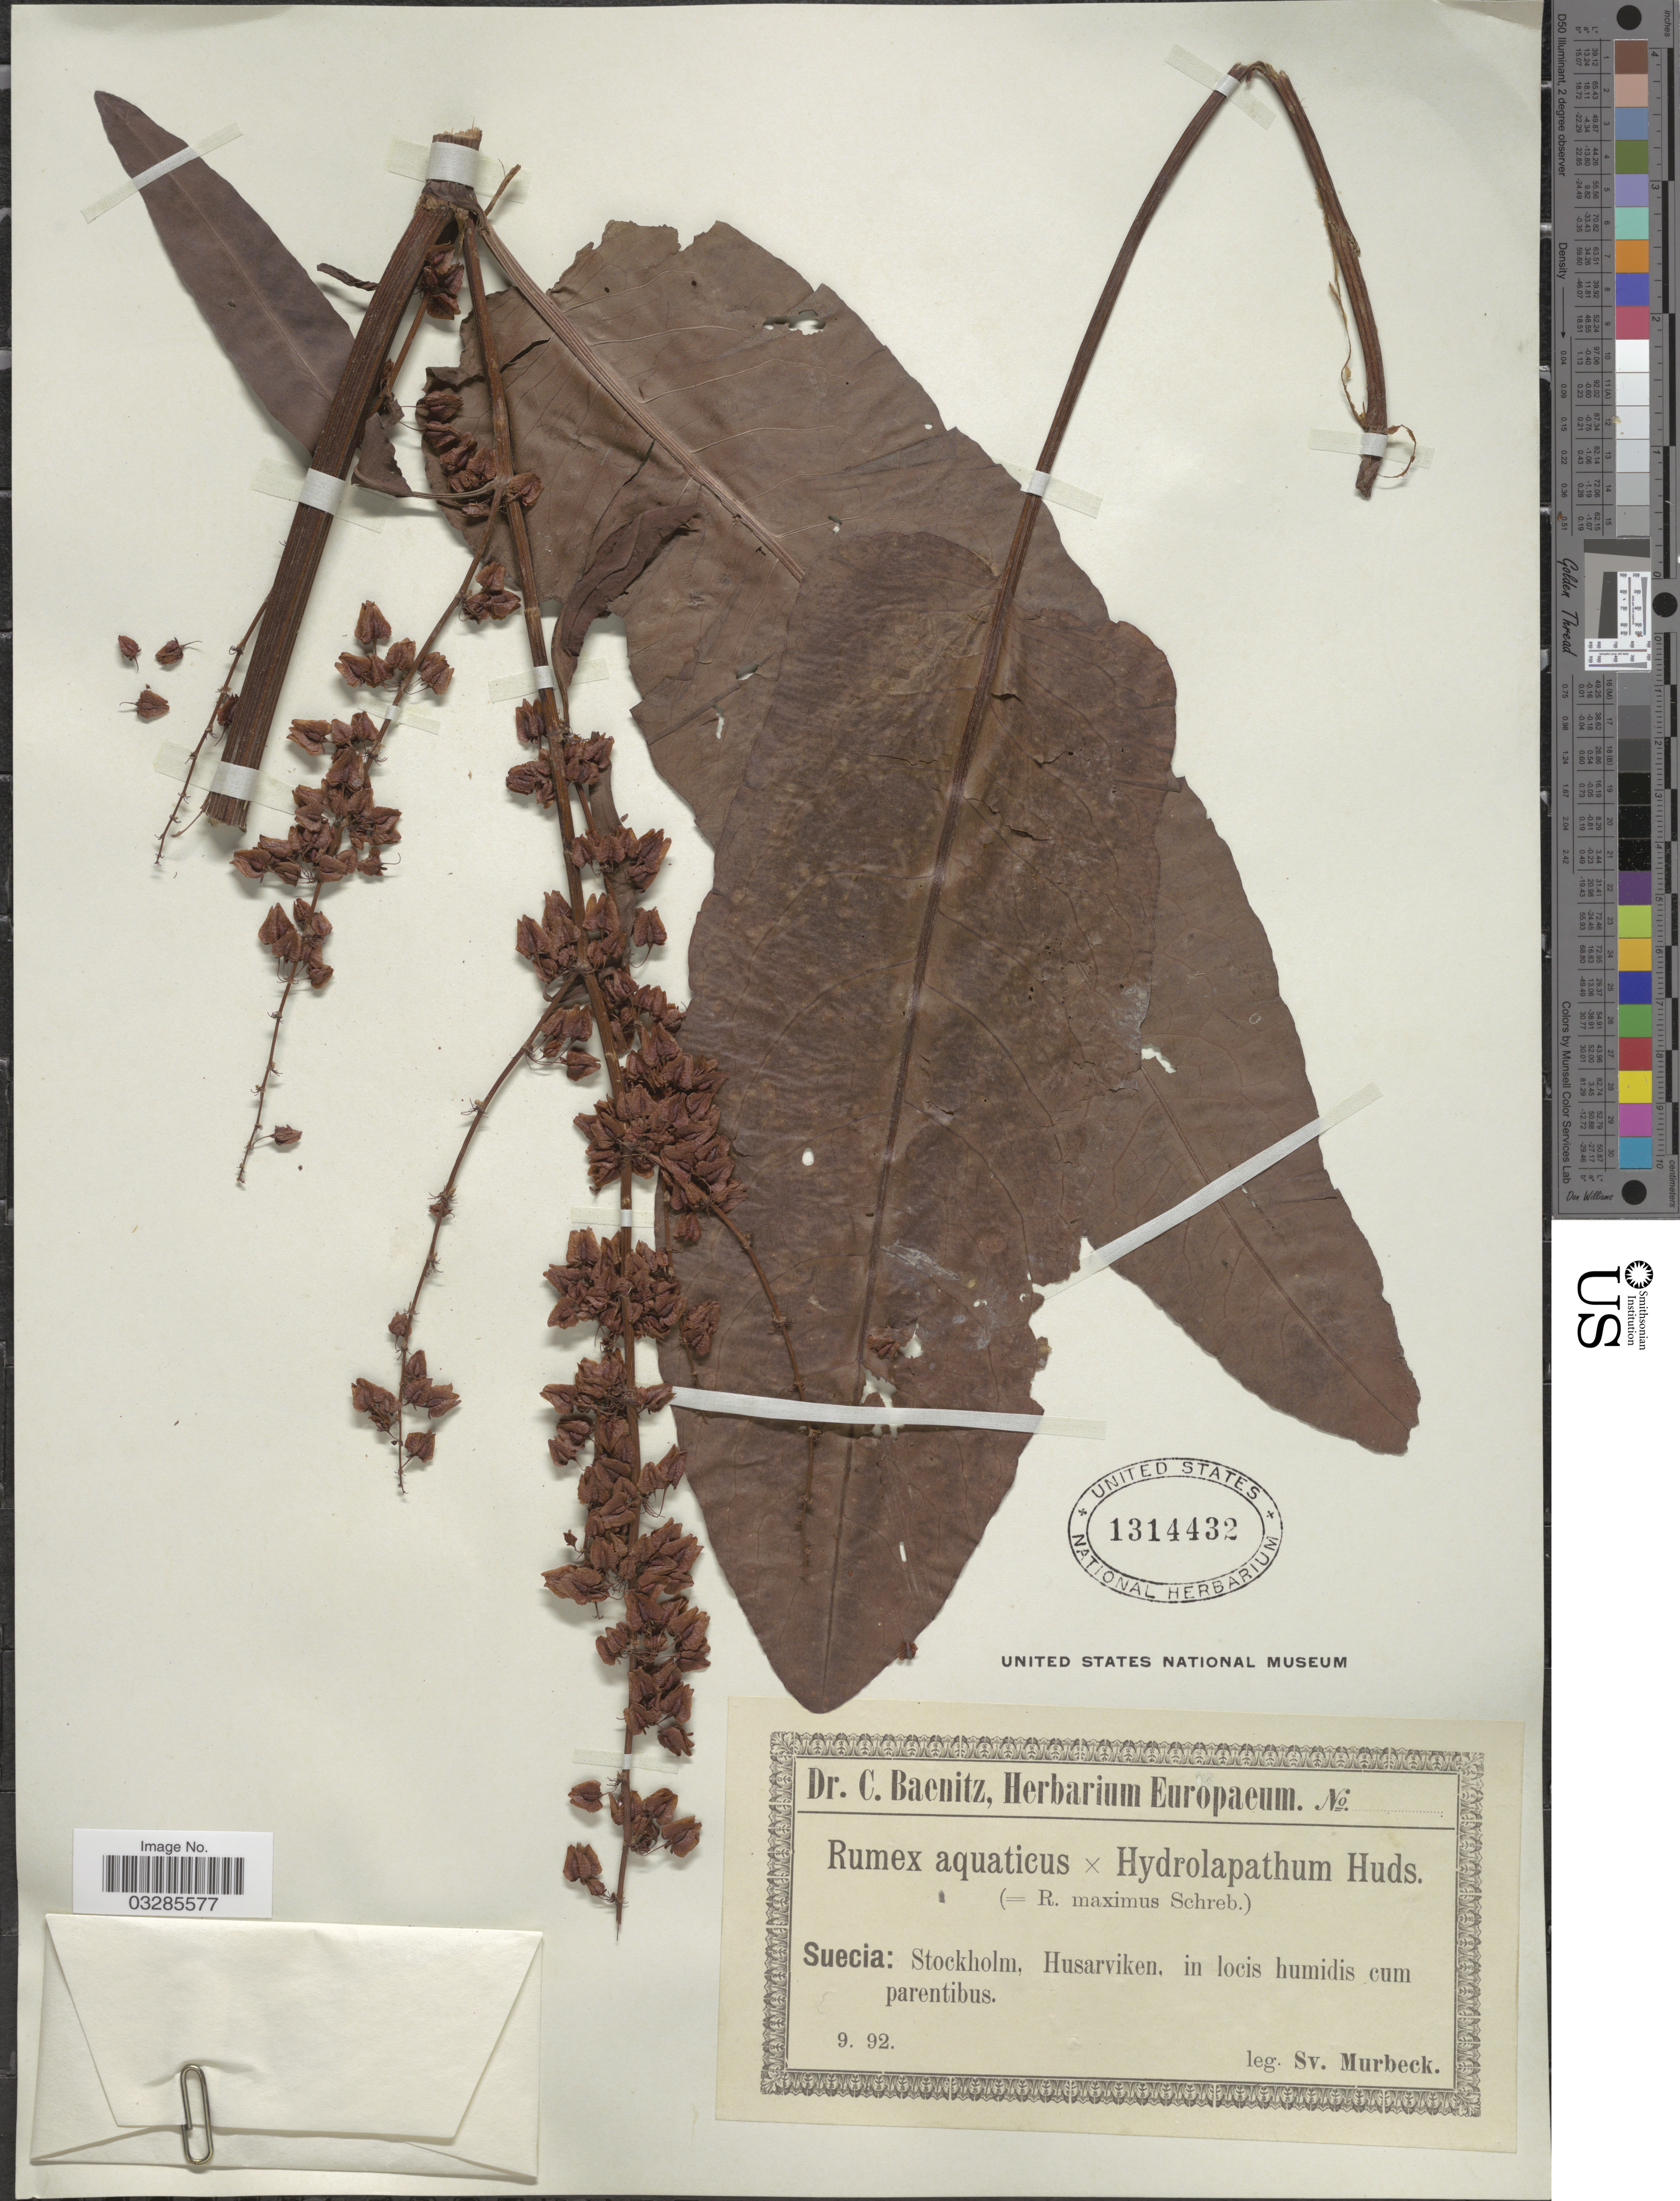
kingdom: Plantae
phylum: Tracheophyta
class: Magnoliopsida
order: Caryophyllales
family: Polygonaceae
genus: Rumex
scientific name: Rumex aquaticus x R. hydrolapathum Huds.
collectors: S. S. Murbeck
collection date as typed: Transcribed d/m/y: /9/92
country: Sweden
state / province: Stockholm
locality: Suecia: Stockholm, Husarviken.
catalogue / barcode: US 1314432